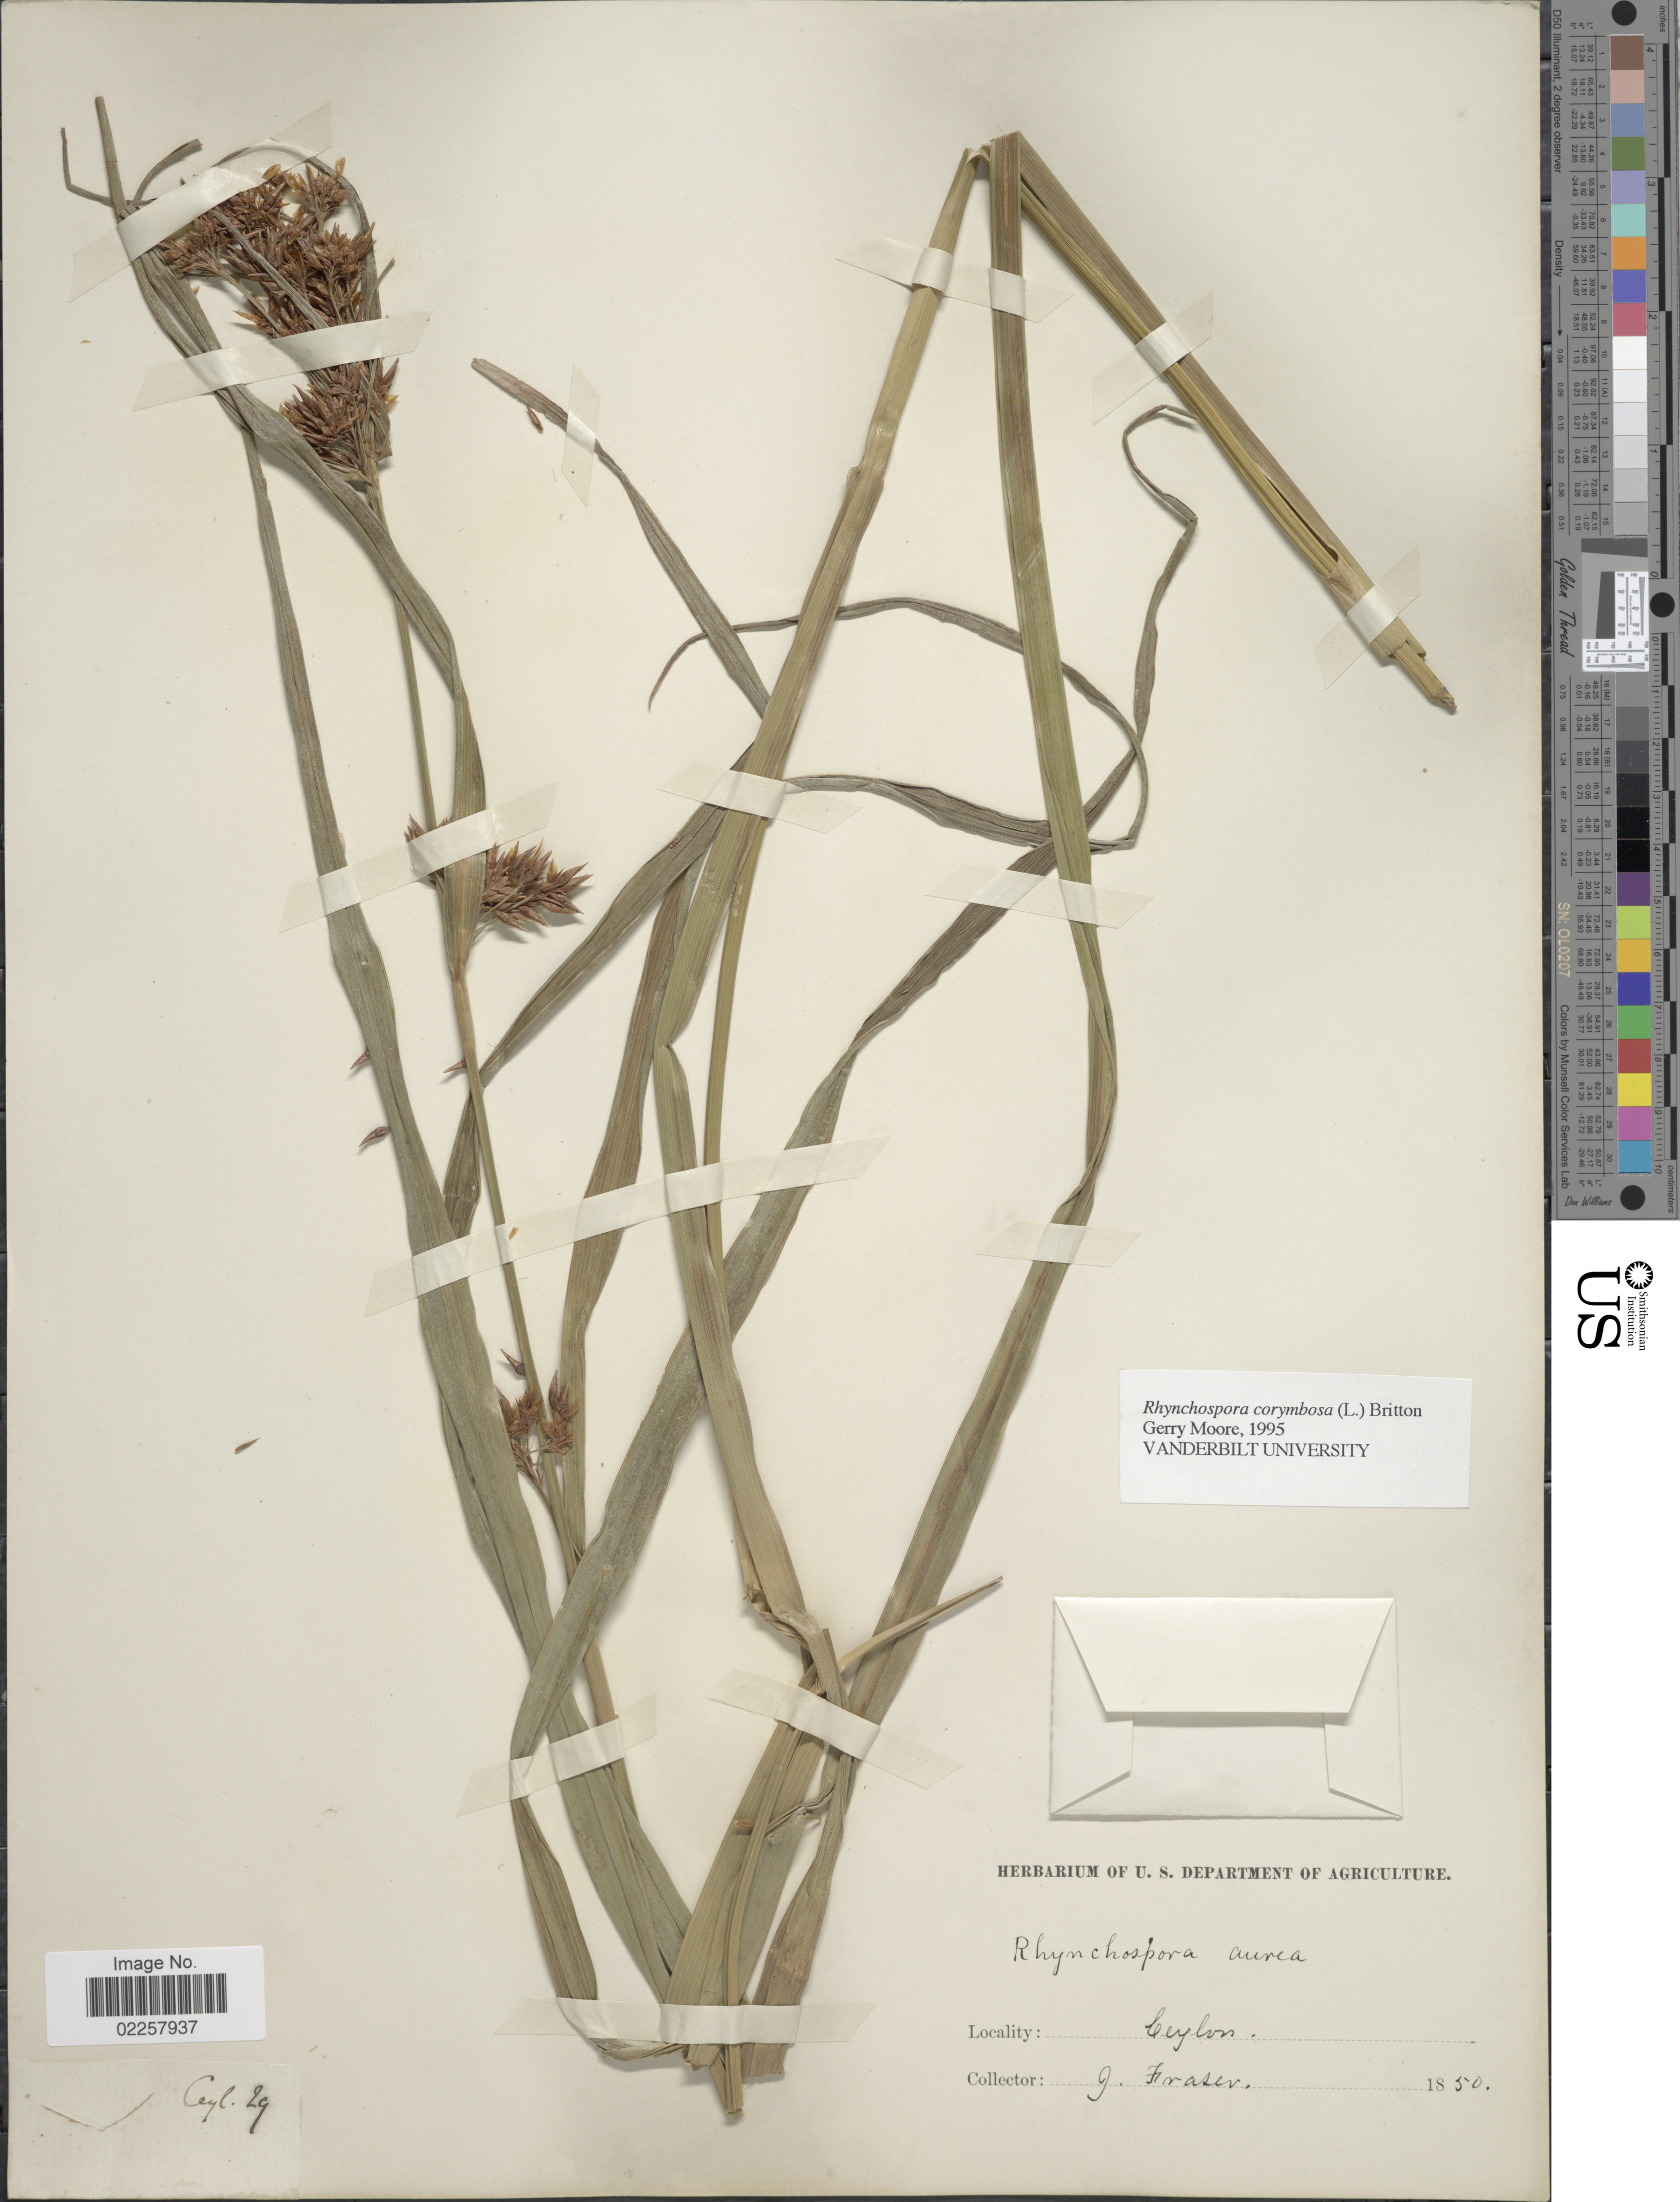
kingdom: Plantae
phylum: Tracheophyta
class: Liliopsida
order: Poales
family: Cyperaceae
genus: Rhynchospora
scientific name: Rhynchospora corymbosa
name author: (L.) Britton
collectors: J. Fraser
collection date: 1850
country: Sri Lanka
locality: Ceylon